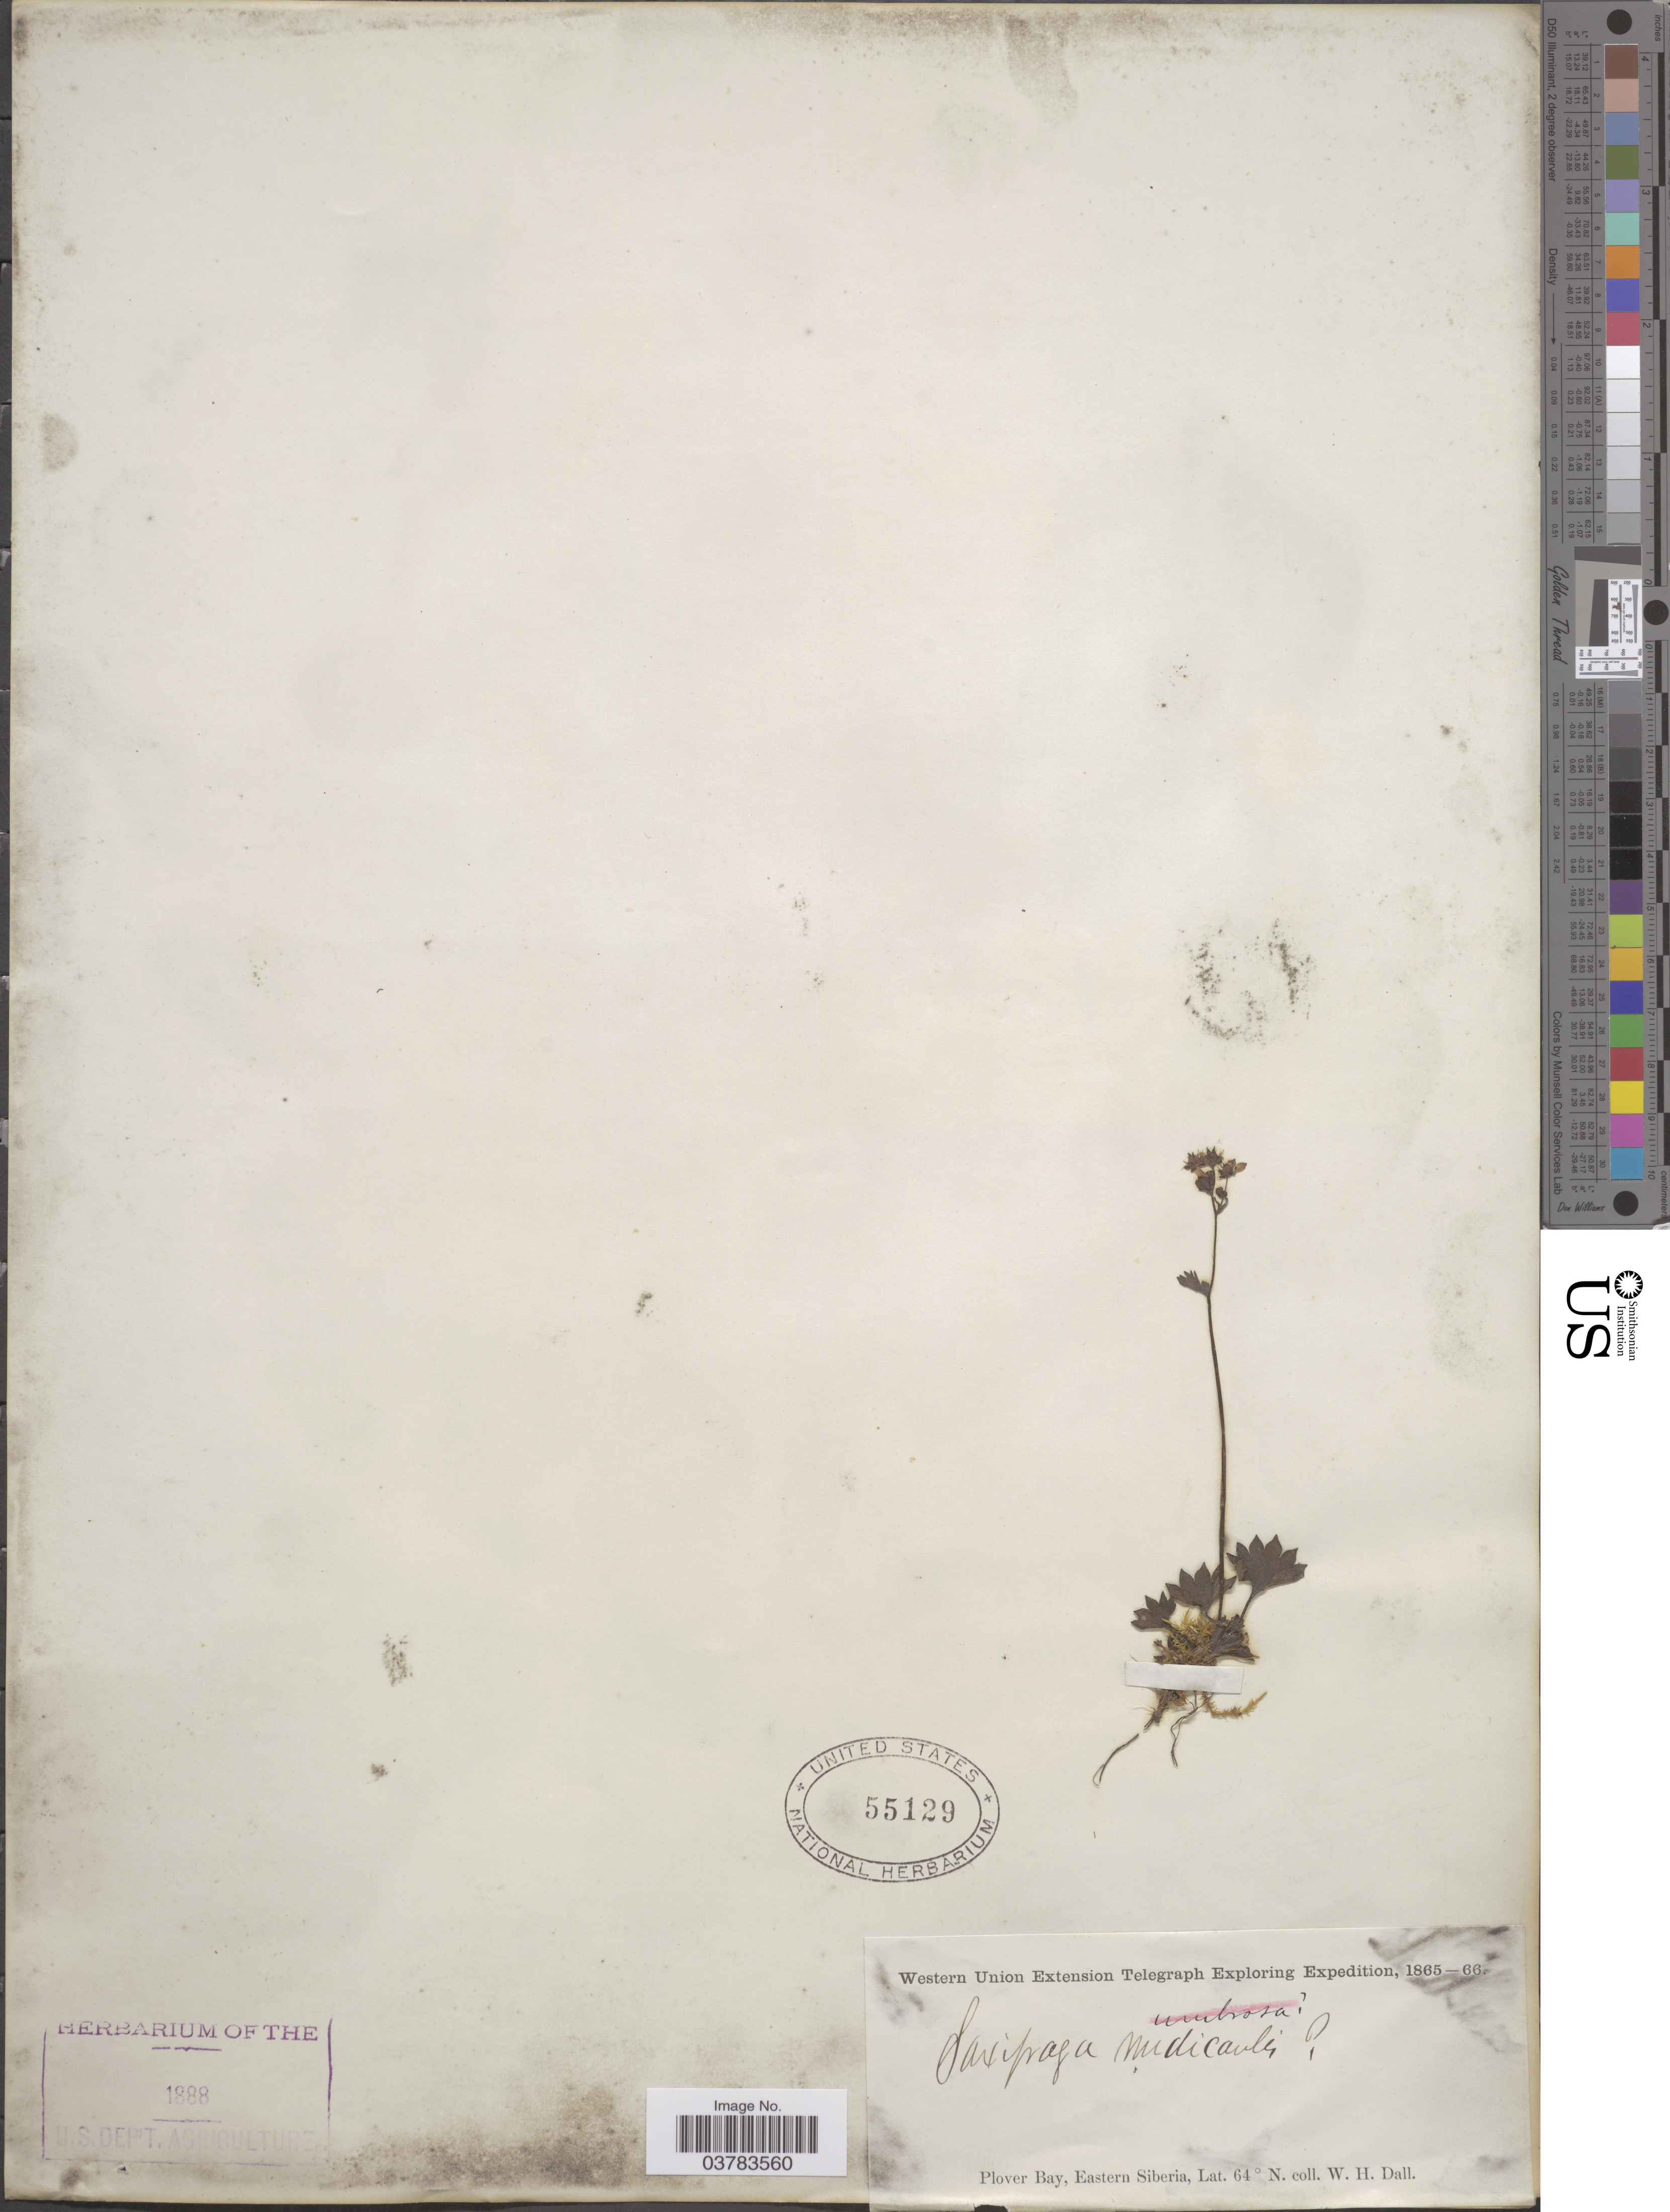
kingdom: Plantae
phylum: Tracheophyta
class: Magnoliopsida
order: Saxifragales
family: Saxifragaceae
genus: Micranthes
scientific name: Micranthes nudicaulis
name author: (D. Don) Gornall & H. Ohba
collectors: W. Dall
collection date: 1865/1866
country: Russian Federation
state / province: Chukotka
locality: Western Union Extension Telegraph Exploring Expedition, 1865-66. Plover Bay, Eastern Siberia.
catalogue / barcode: US 55129